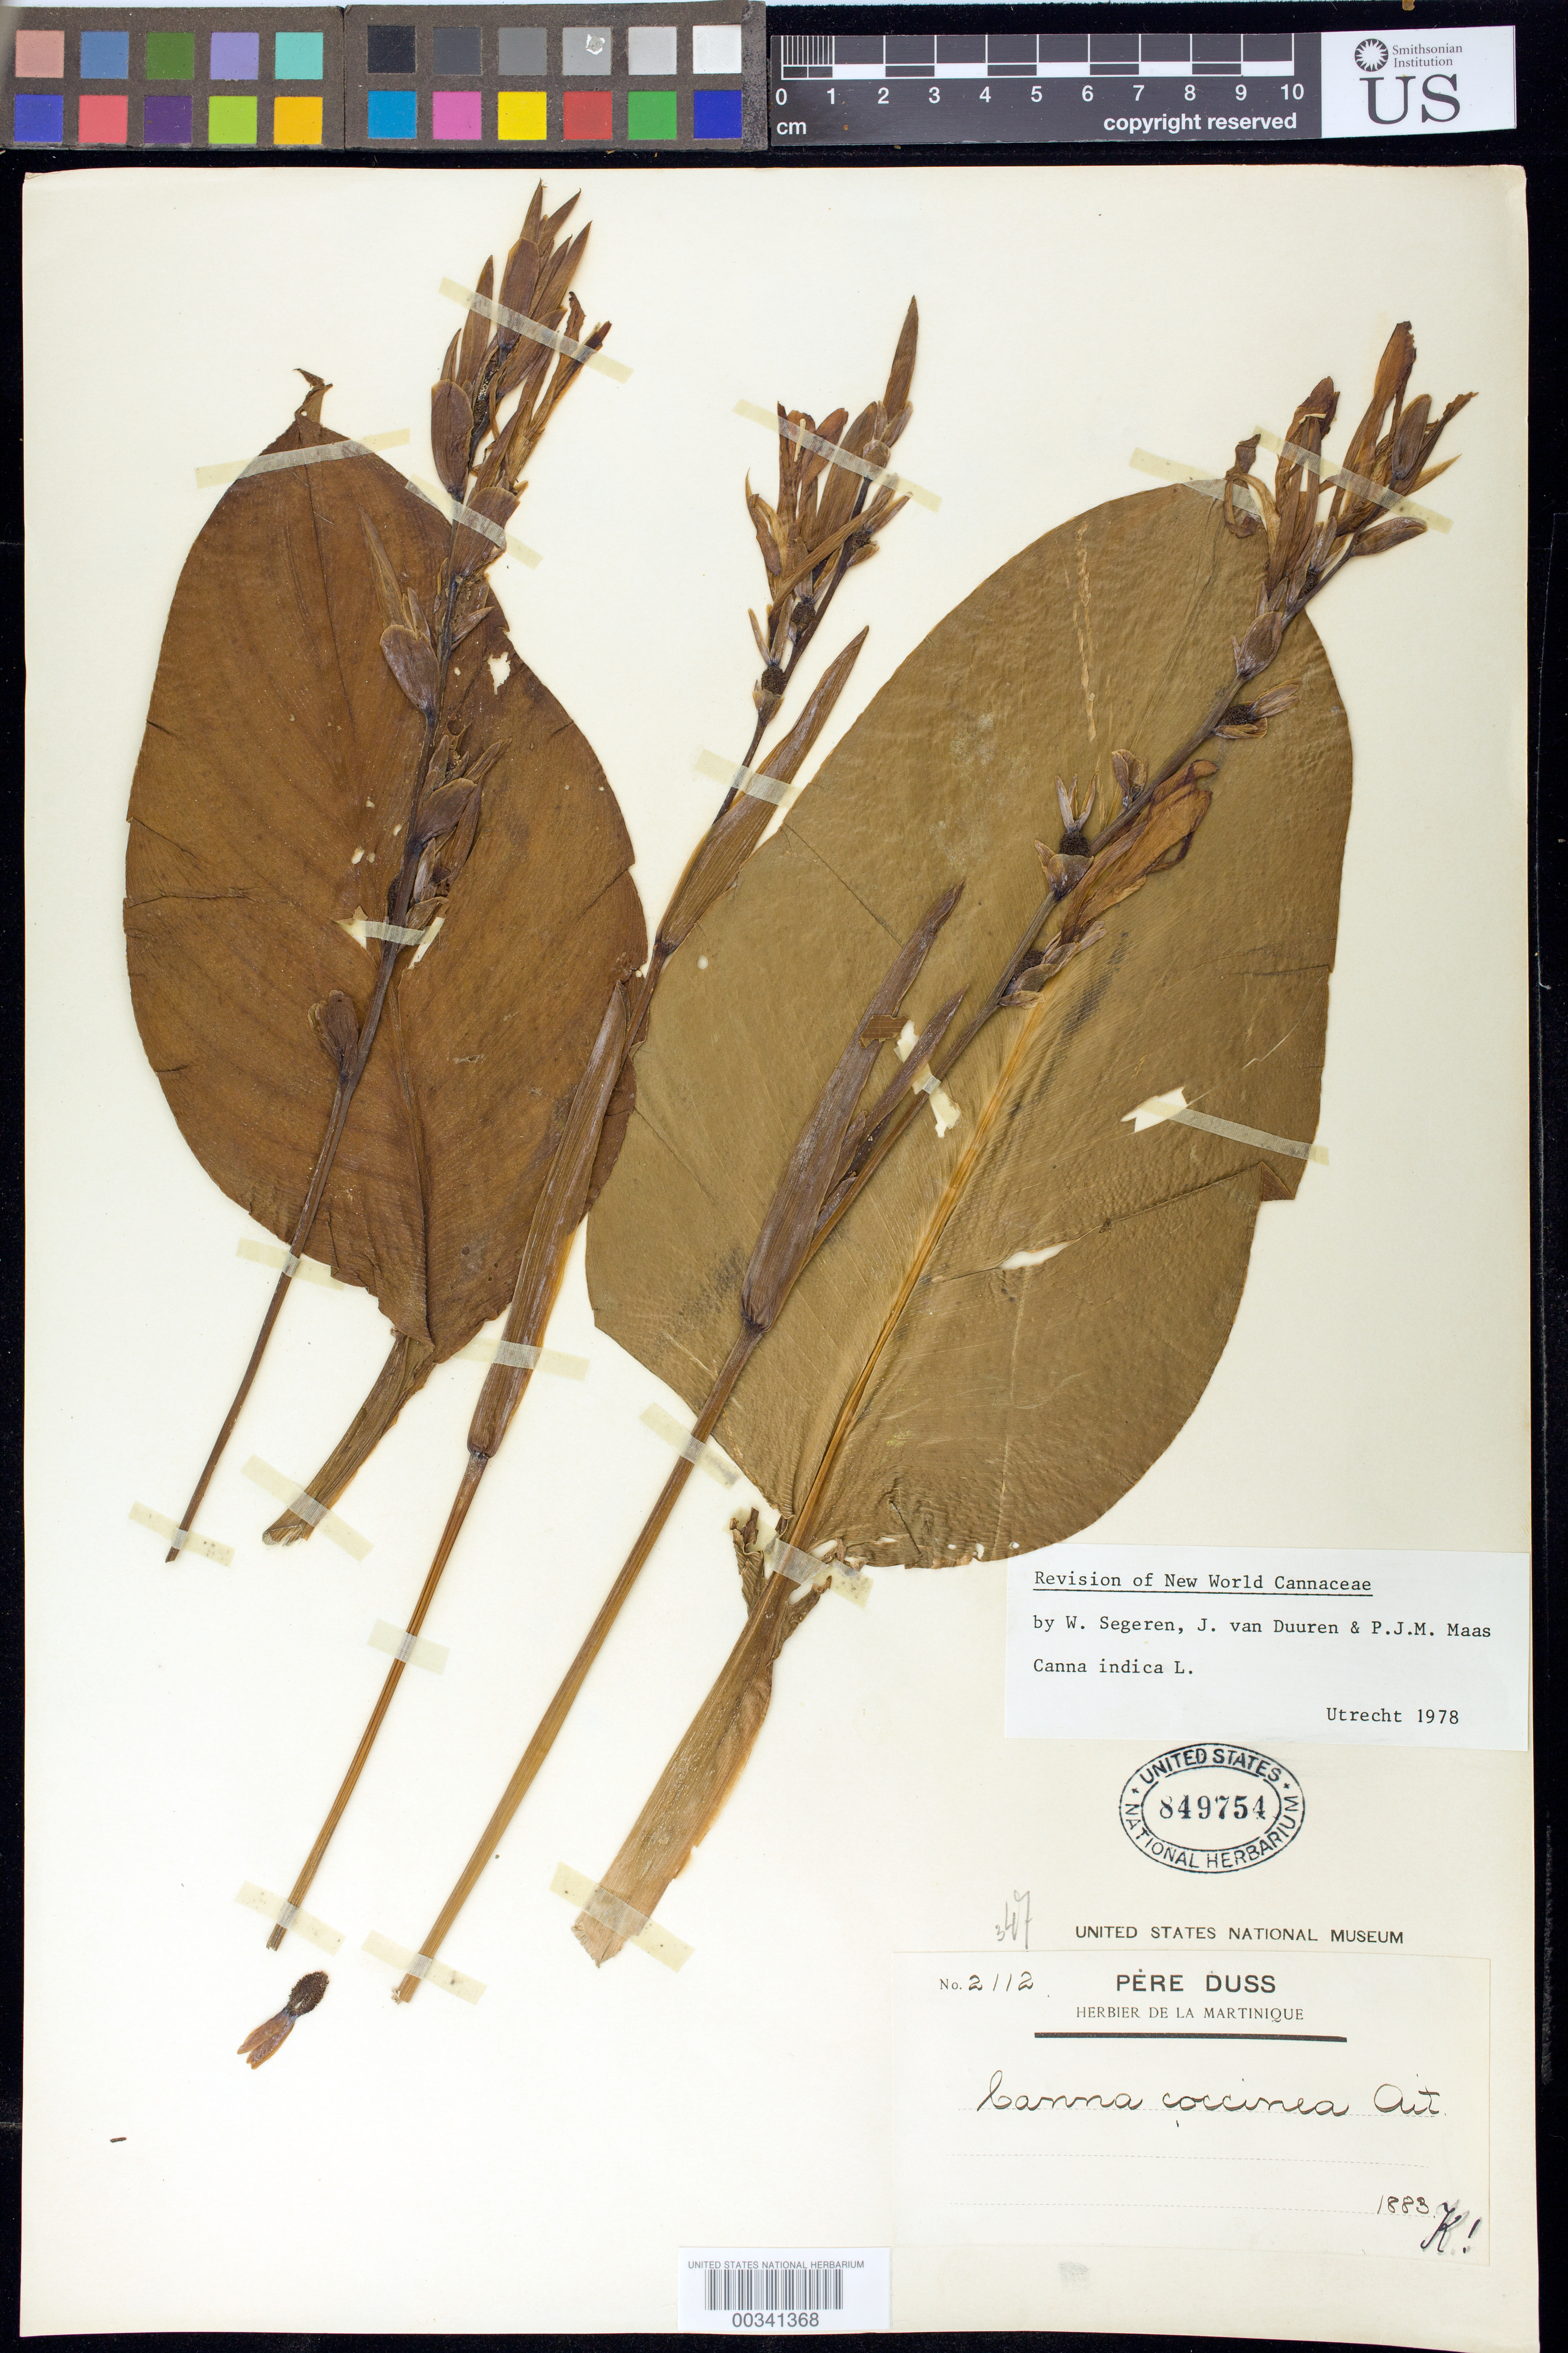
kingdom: Plantae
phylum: Tracheophyta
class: Liliopsida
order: Zingiberales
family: Cannaceae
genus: Canna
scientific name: Canna indica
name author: L.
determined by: Segeren, W.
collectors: Père Duss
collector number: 2112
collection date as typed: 1883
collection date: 1883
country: Martinique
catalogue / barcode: US 849754